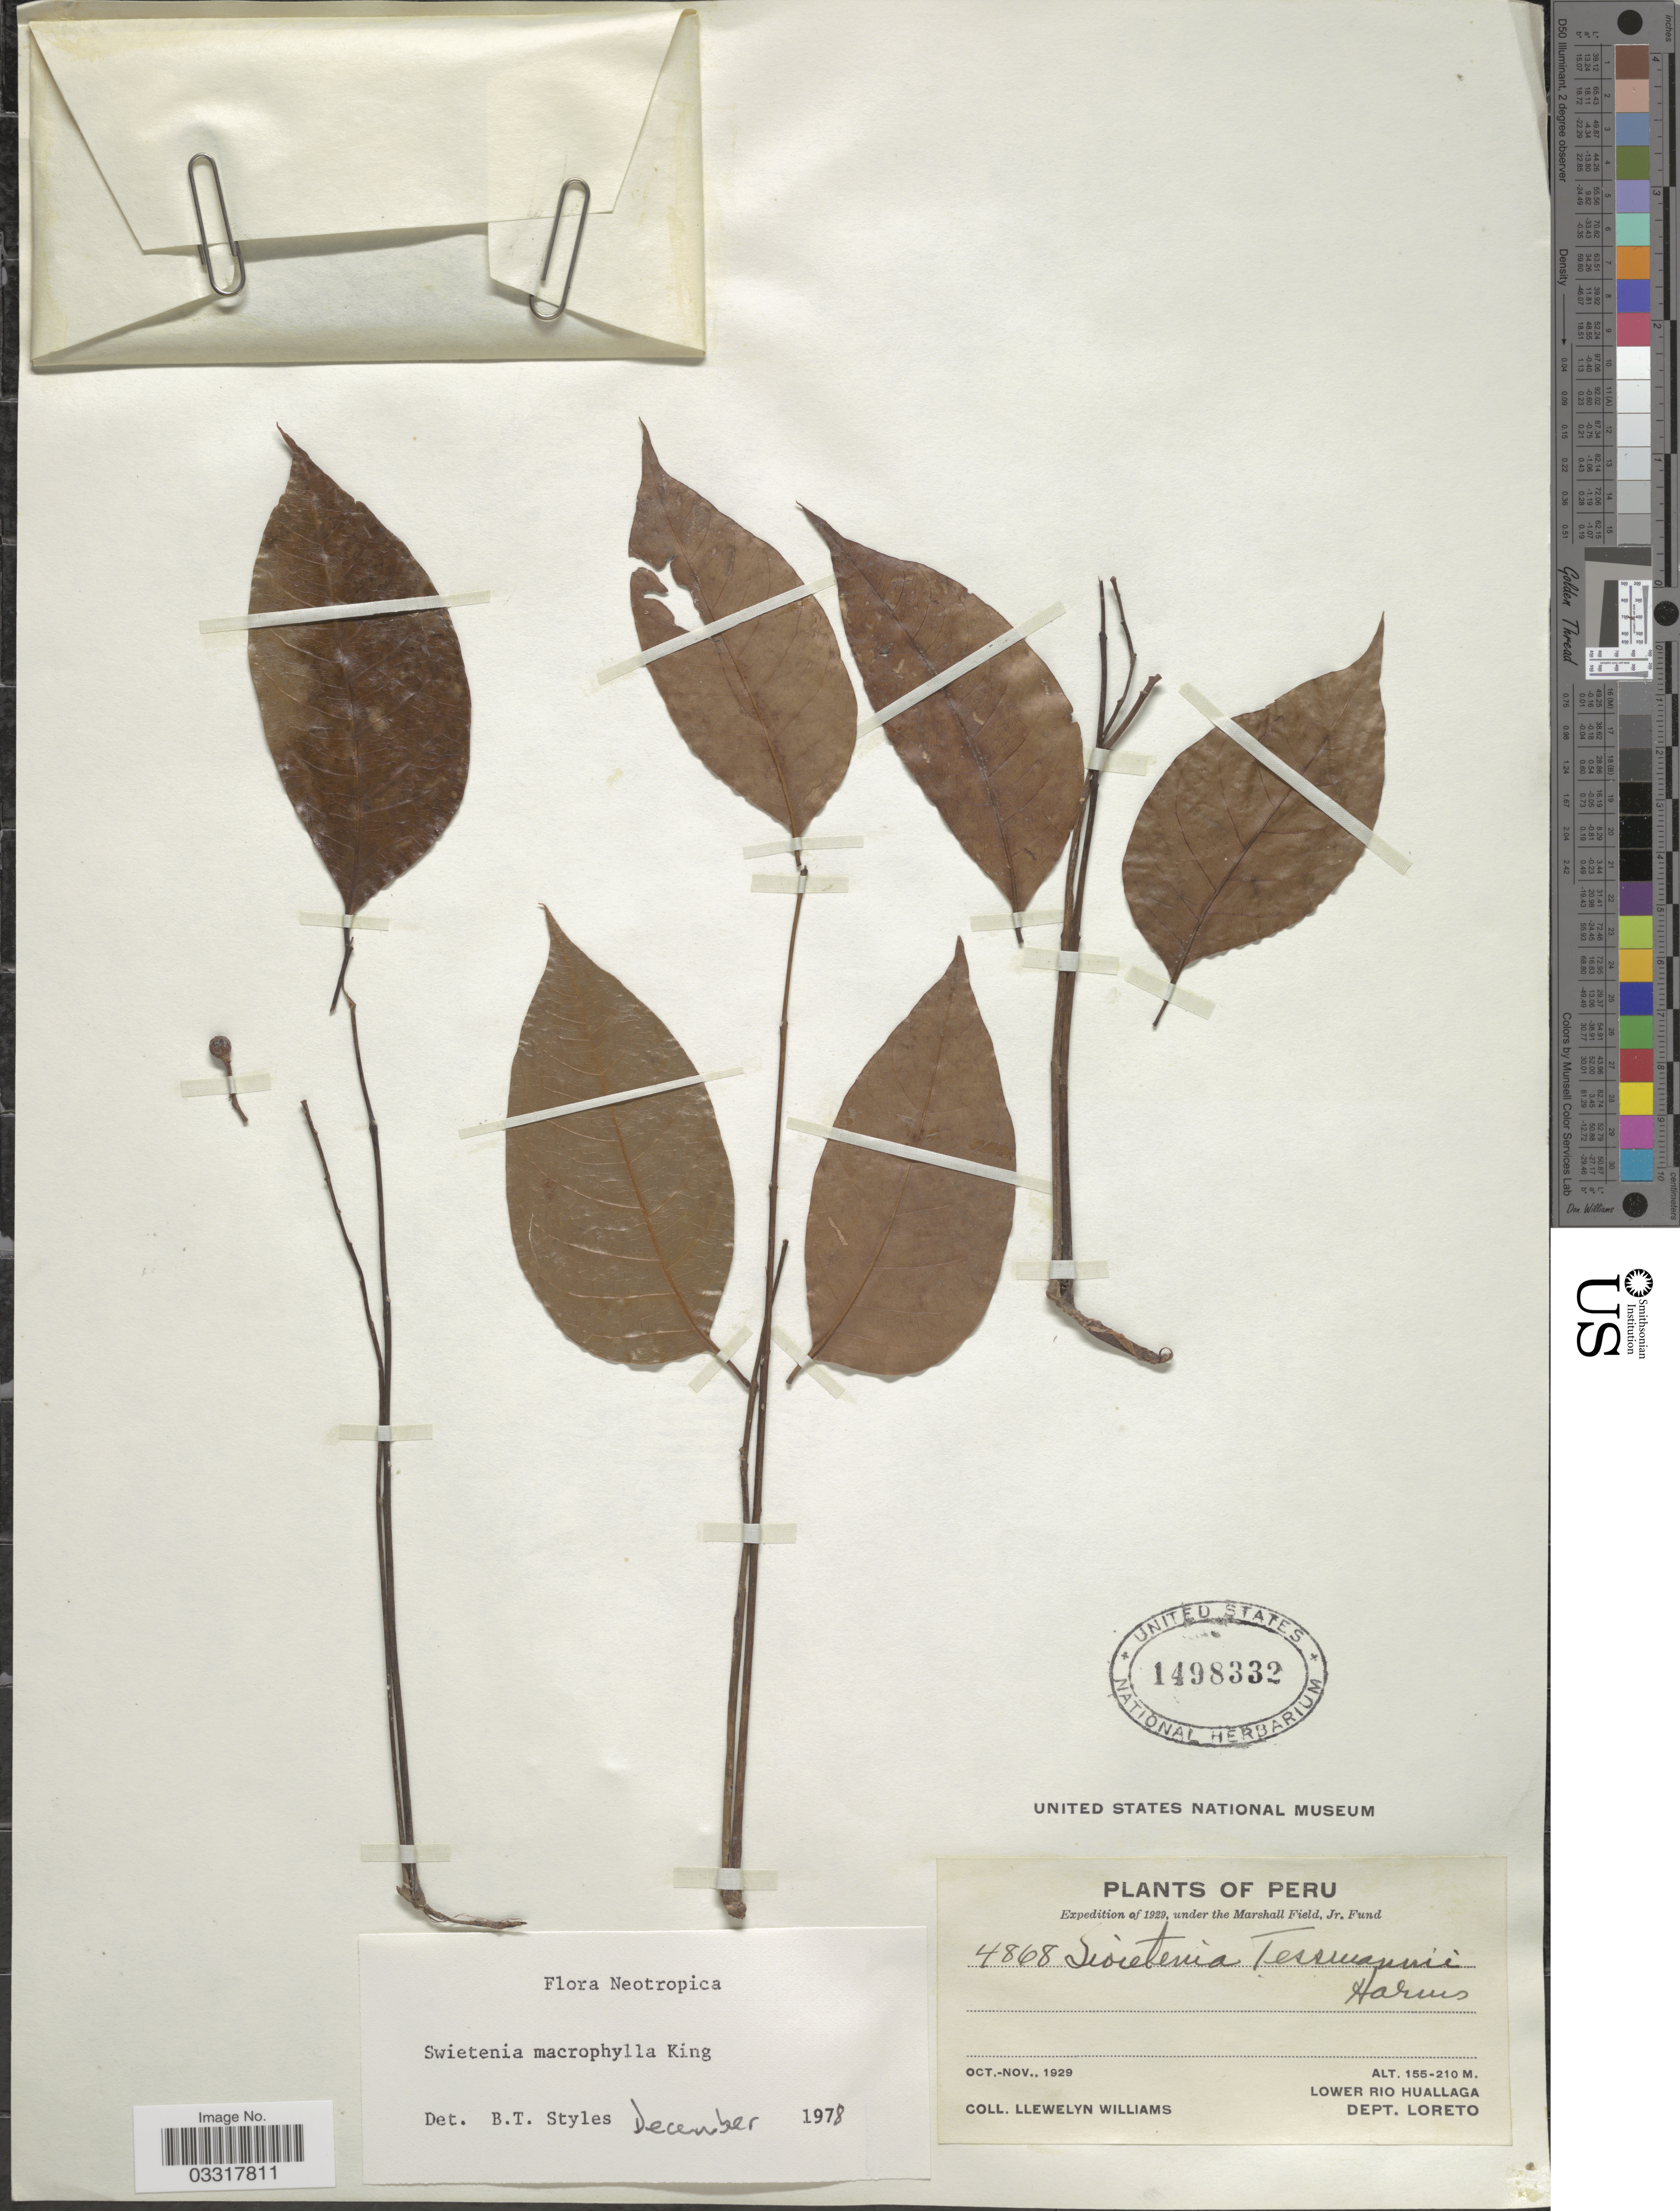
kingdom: Plantae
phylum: Tracheophyta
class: Magnoliopsida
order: Sapindales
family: Meliaceae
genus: Swietenia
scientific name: Swietenia macrophylla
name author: King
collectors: Ll. Williams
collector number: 4868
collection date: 1929-10/1929-11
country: Peru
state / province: Loreto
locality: Lower Rio Huallaga, Dept. Loreto.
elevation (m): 155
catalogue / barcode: US 1498332